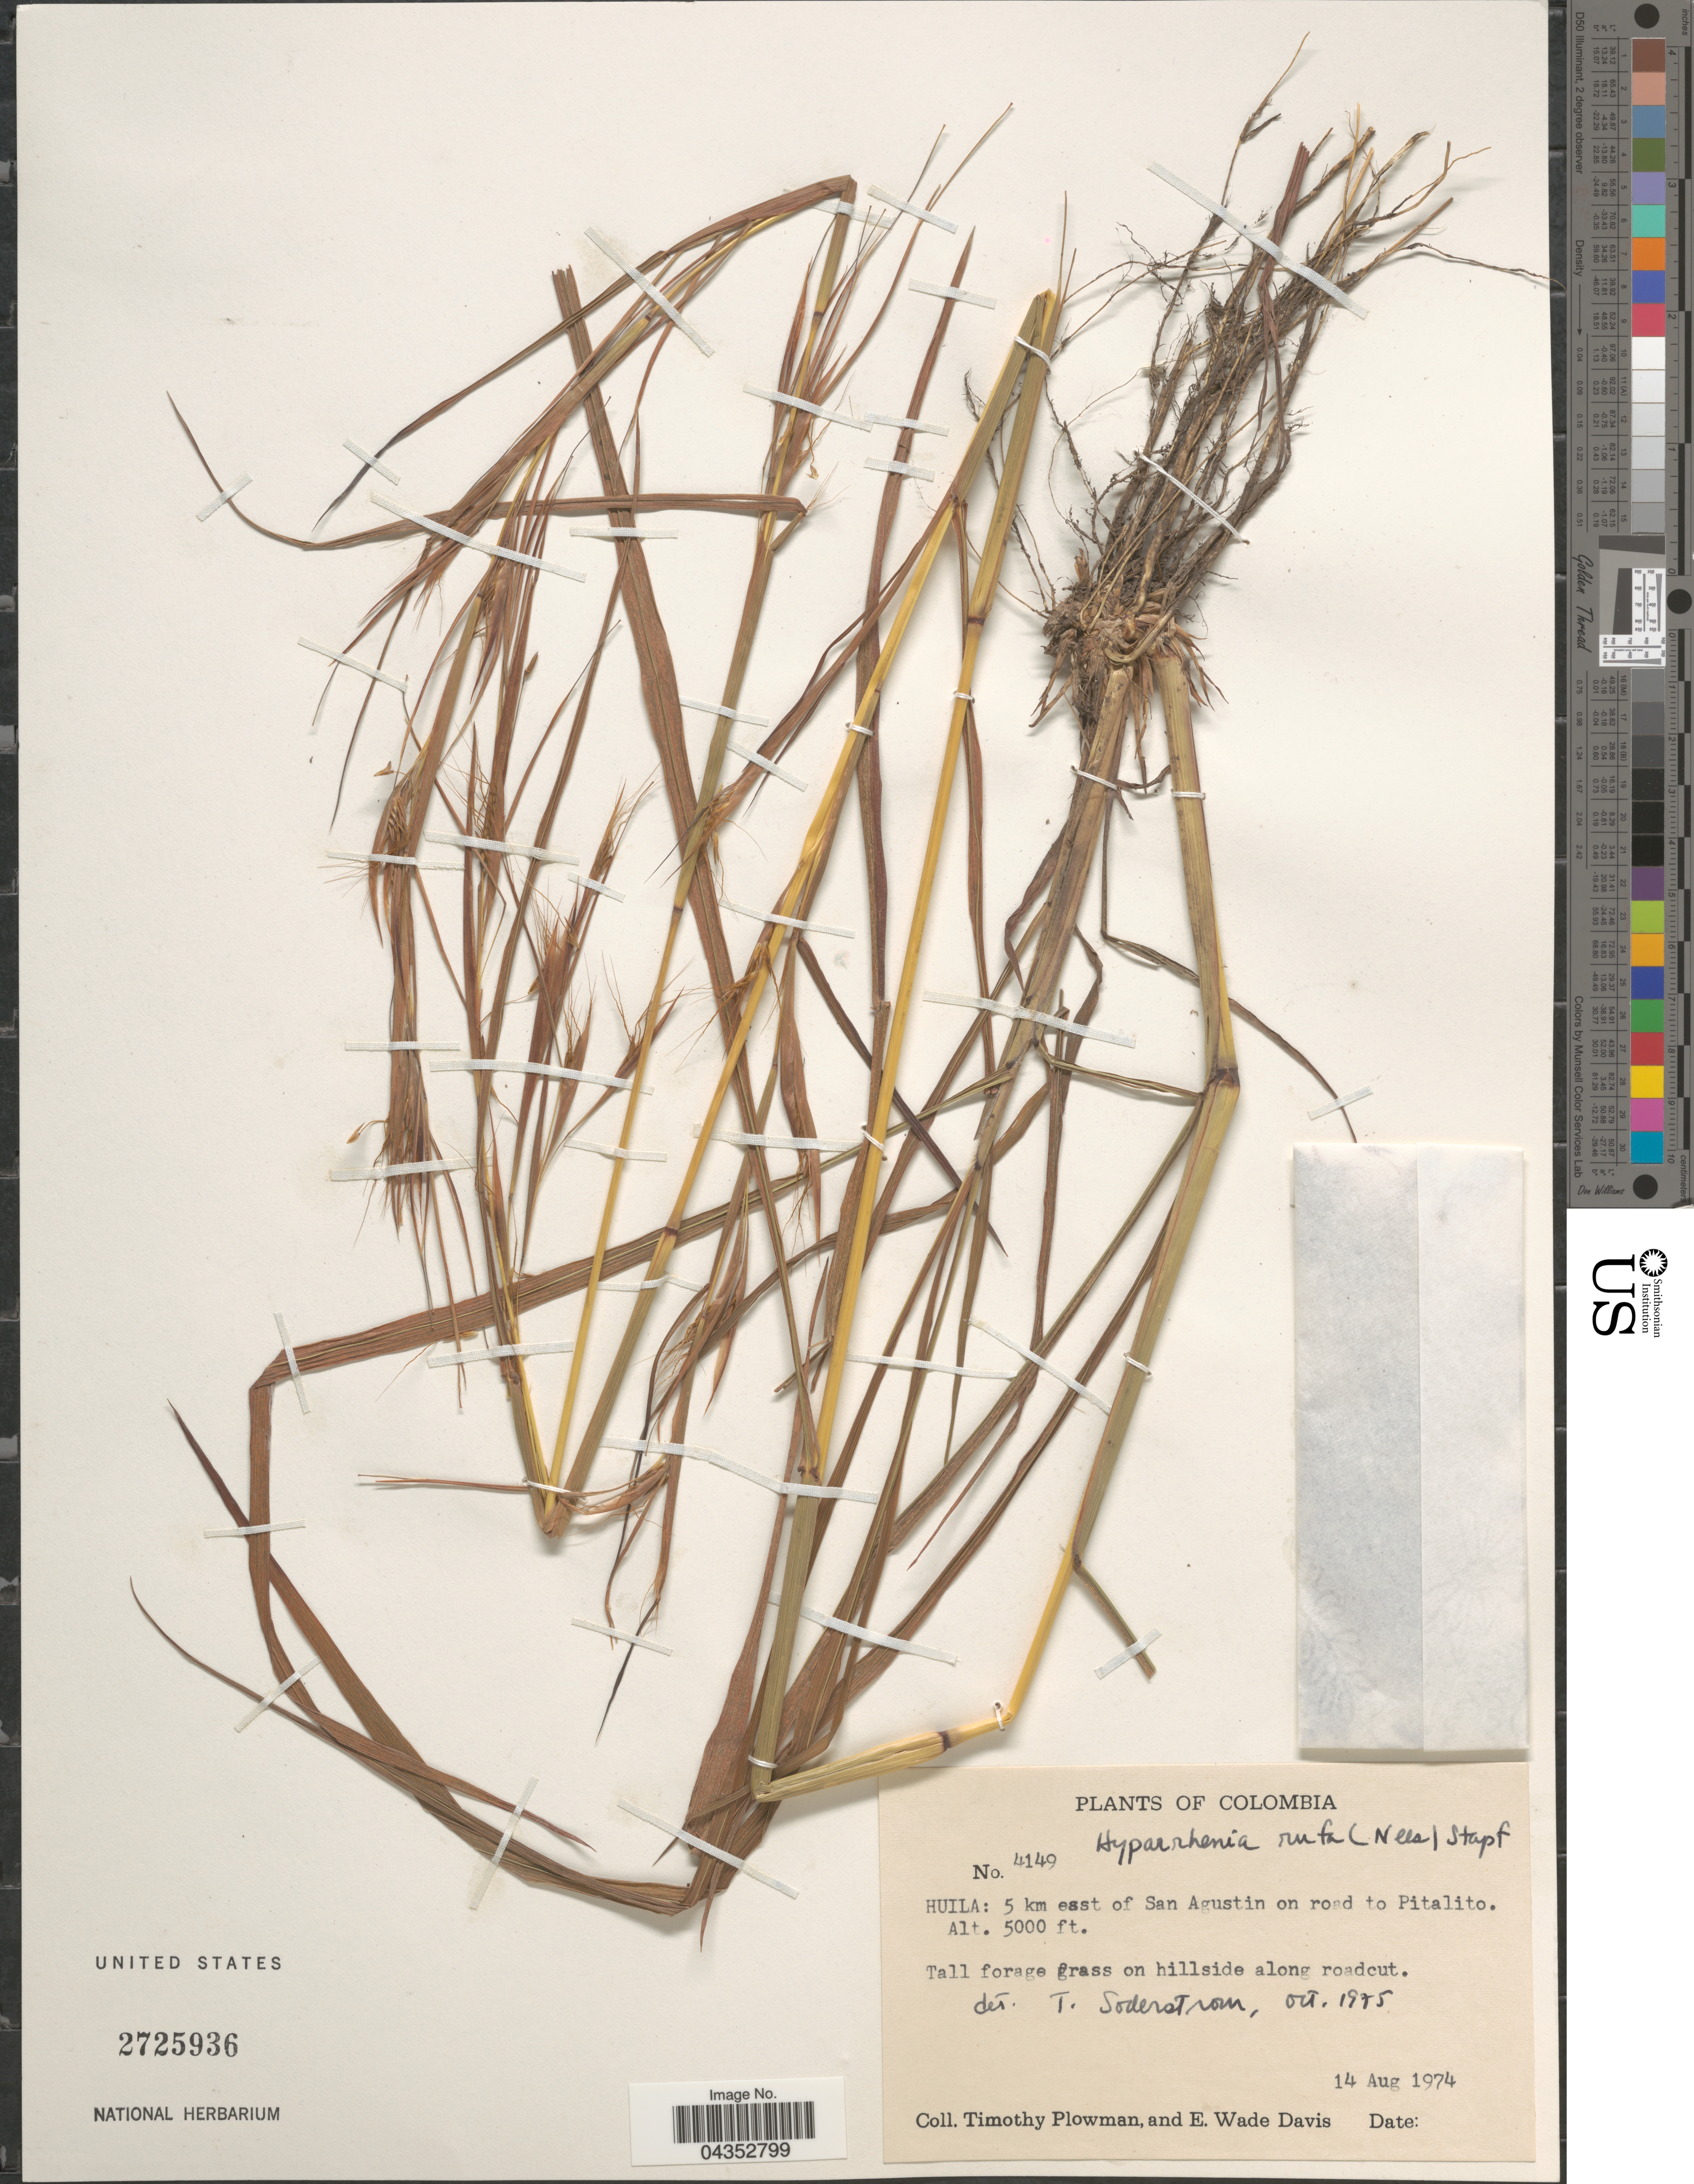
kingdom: Plantae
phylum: Tracheophyta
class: Liliopsida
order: Poales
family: Poaceae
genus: Hyparrhenia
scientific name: Hyparrhenia rufa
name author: (Nees) Stapf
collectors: T. Plowman & E. W. Davis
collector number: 4149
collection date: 1974-08-14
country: Colombia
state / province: Huila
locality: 5 km east of San Agustin on road to Pitalito.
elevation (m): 1524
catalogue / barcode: US 2725936